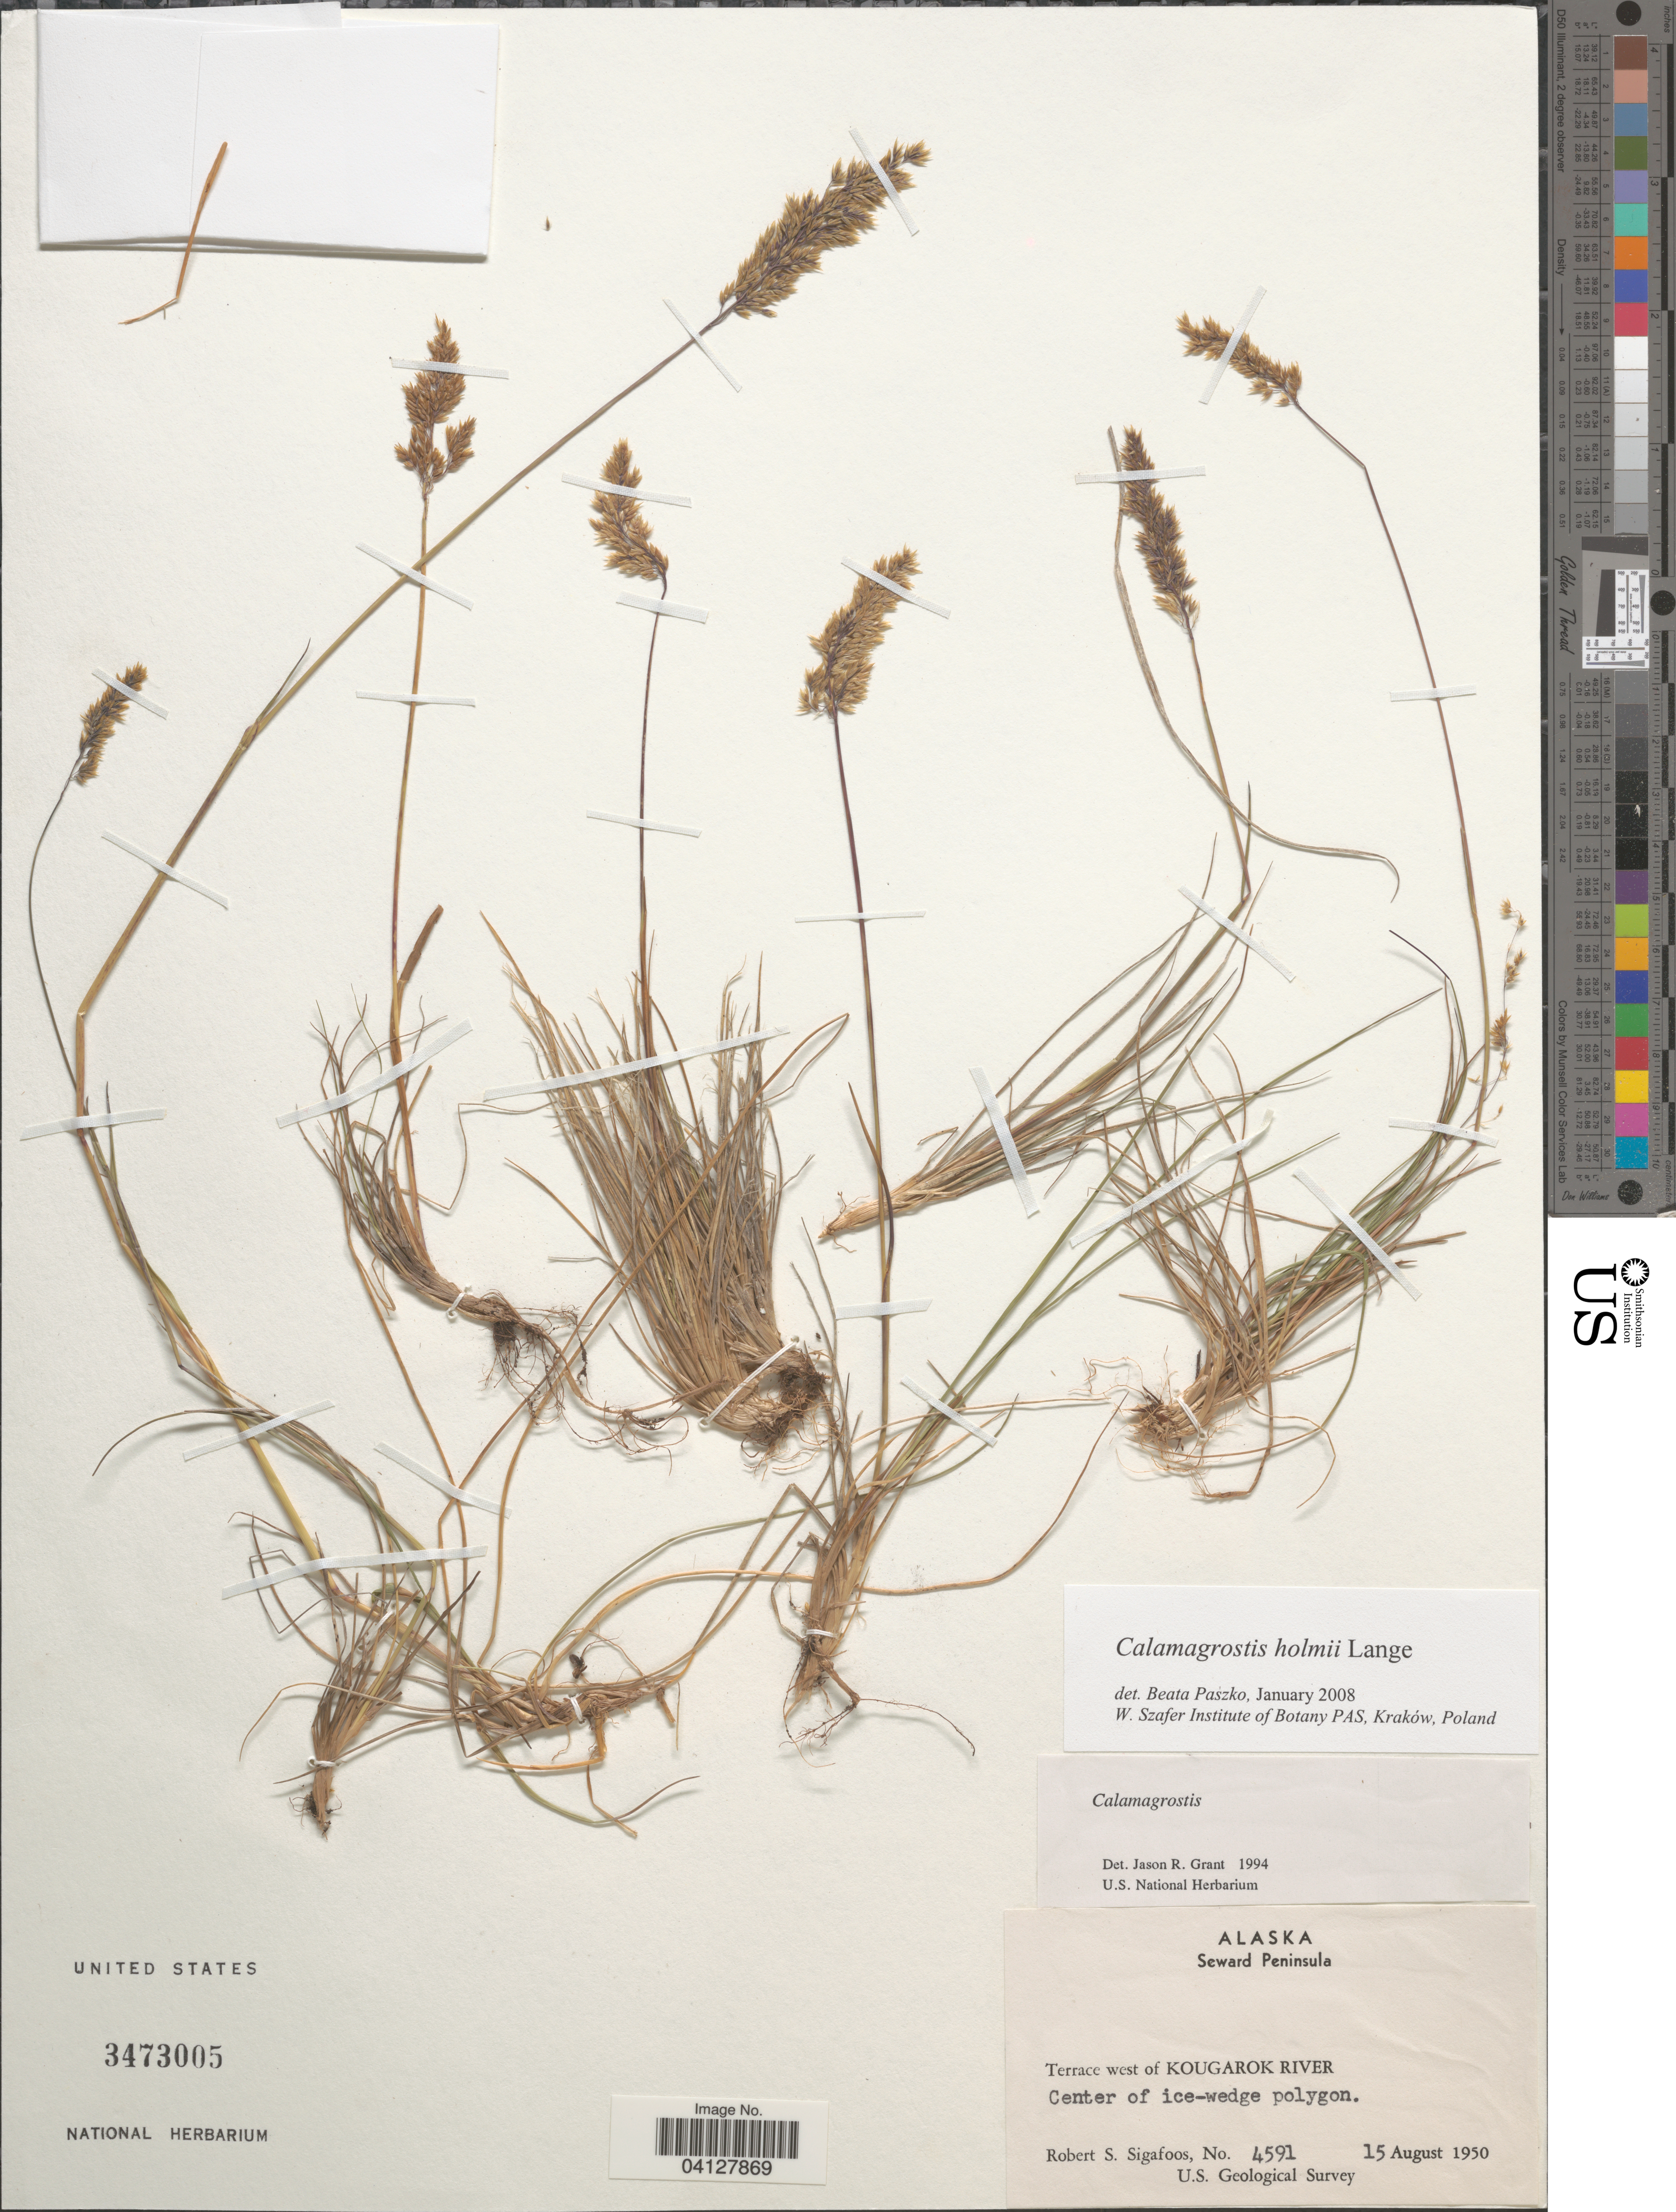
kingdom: Plantae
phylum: Tracheophyta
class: Liliopsida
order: Poales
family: Poaceae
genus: Calamagrostis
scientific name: Calamagrostis holmii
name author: A.E. Lange in Holm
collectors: R. Sigafoos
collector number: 4591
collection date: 1950-08-15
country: United States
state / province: Alaska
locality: Seward Peninsula. Terrace west of Kougarok River. Center of ice wedge polygon. U.S. Geological Survey.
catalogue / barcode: US 3473005